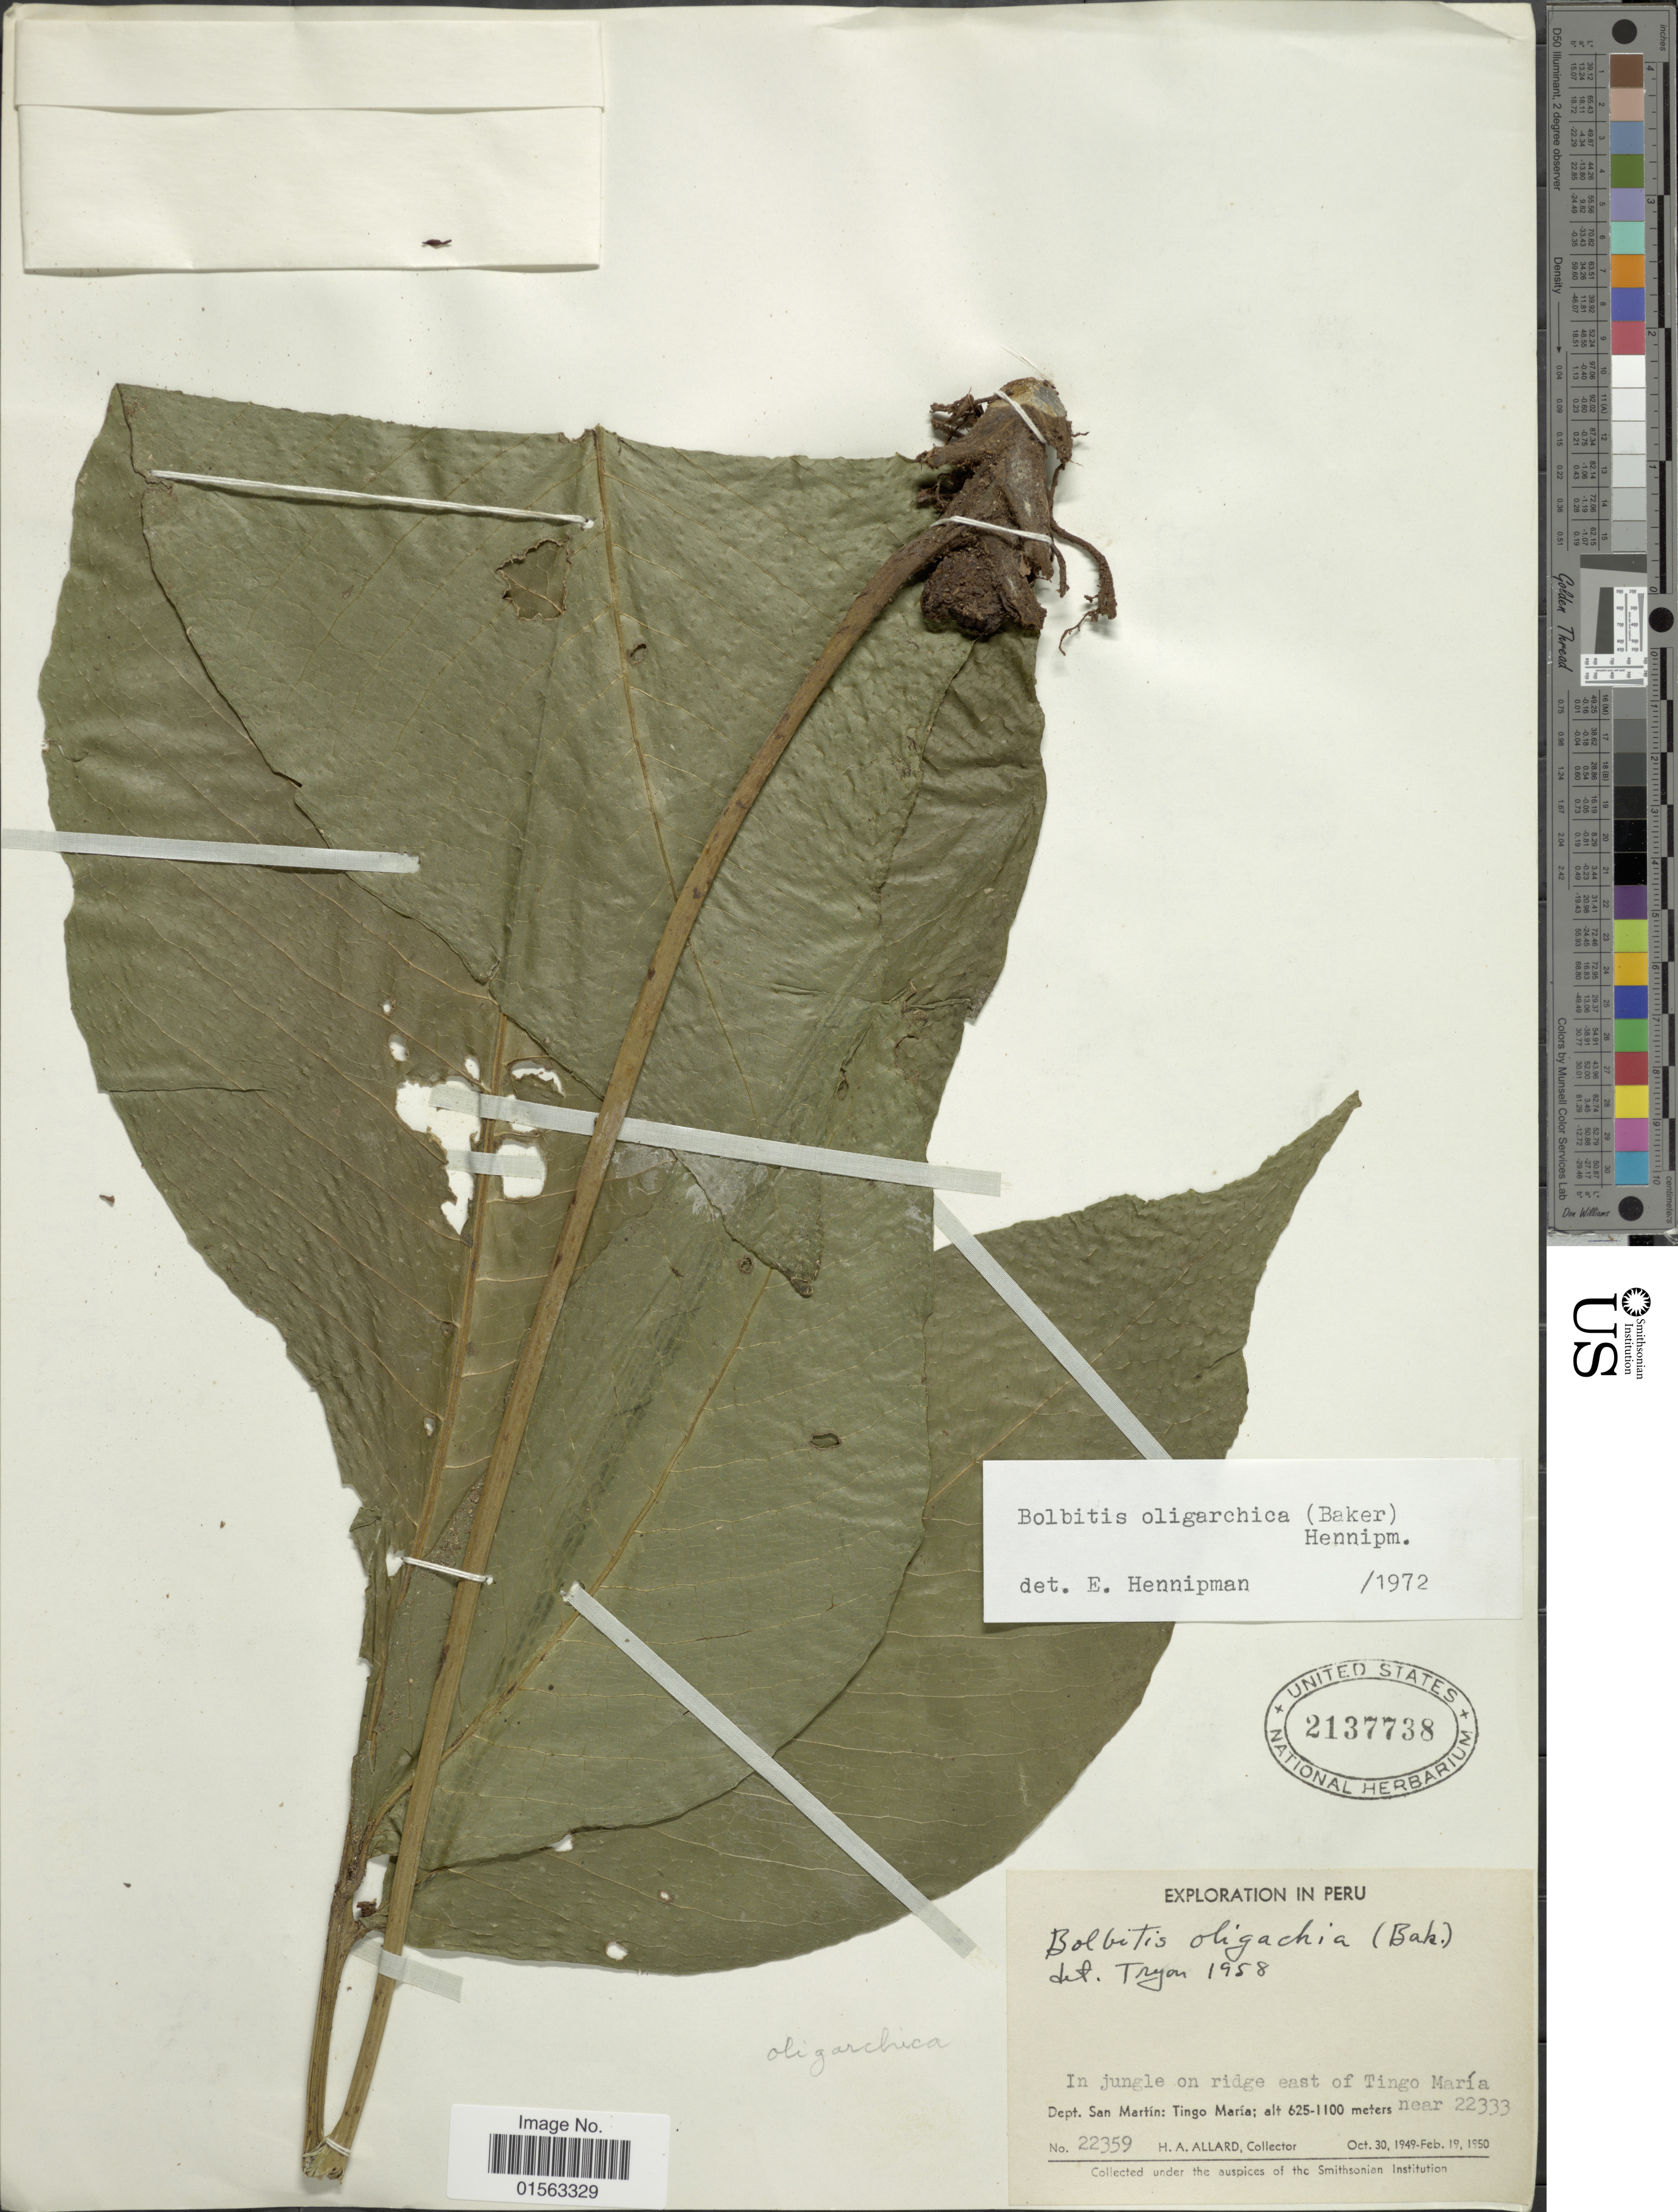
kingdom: Plantae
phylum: Tracheophyta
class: Polypodiopsida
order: Polypodiales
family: Dryopteridaceae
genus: Mickelia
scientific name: Mickelia oligarchica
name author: (Baker) R.C. Moran et al.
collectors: H. A. Allard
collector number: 22359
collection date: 1949-10-30/1950-02-19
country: Peru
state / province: San Martín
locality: East of Tingo Maria, Dept. San Martin: Tingo Maria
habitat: in jungle on ridge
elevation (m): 625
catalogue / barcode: US 2137738